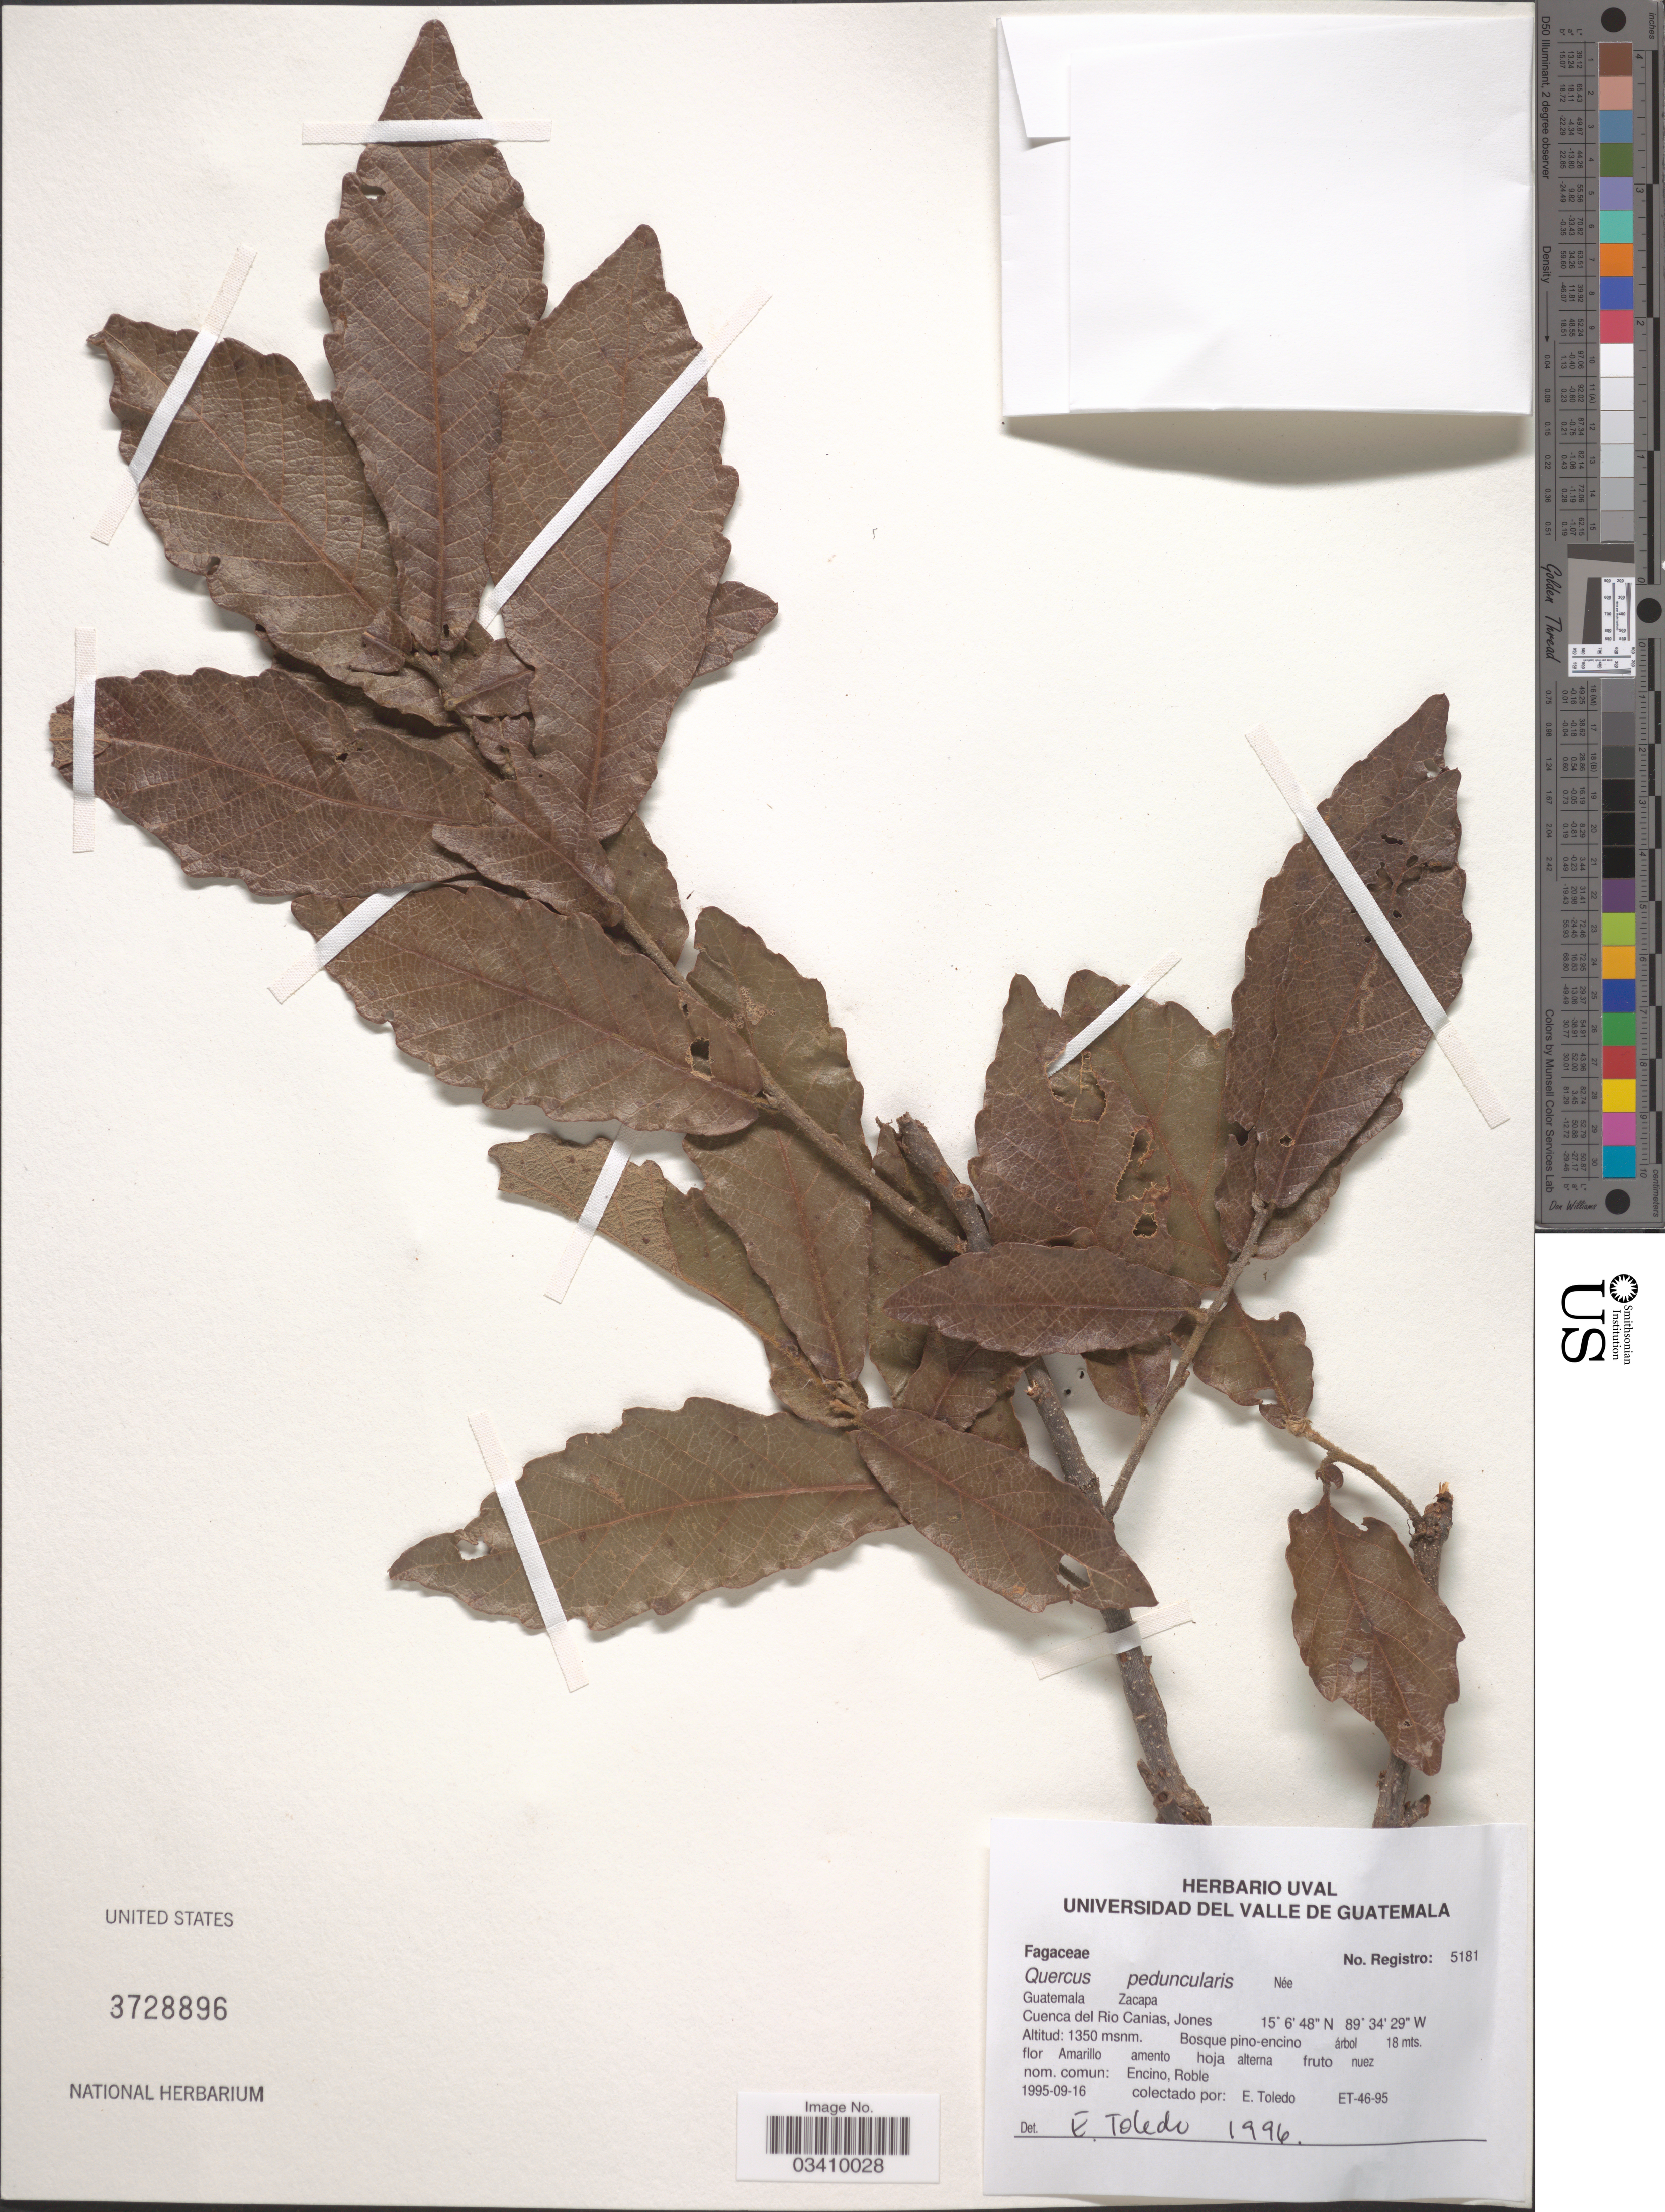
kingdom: Plantae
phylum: Tracheophyta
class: Magnoliopsida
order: Fagales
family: Fagaceae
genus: Quercus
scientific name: Quercus peduncularis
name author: Née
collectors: E. Toledo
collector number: ET-46-95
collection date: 1995-09-16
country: Guatemala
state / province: Zacapa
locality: Cuenca del Rio Canias, Jones.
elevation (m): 1350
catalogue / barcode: US 3728896